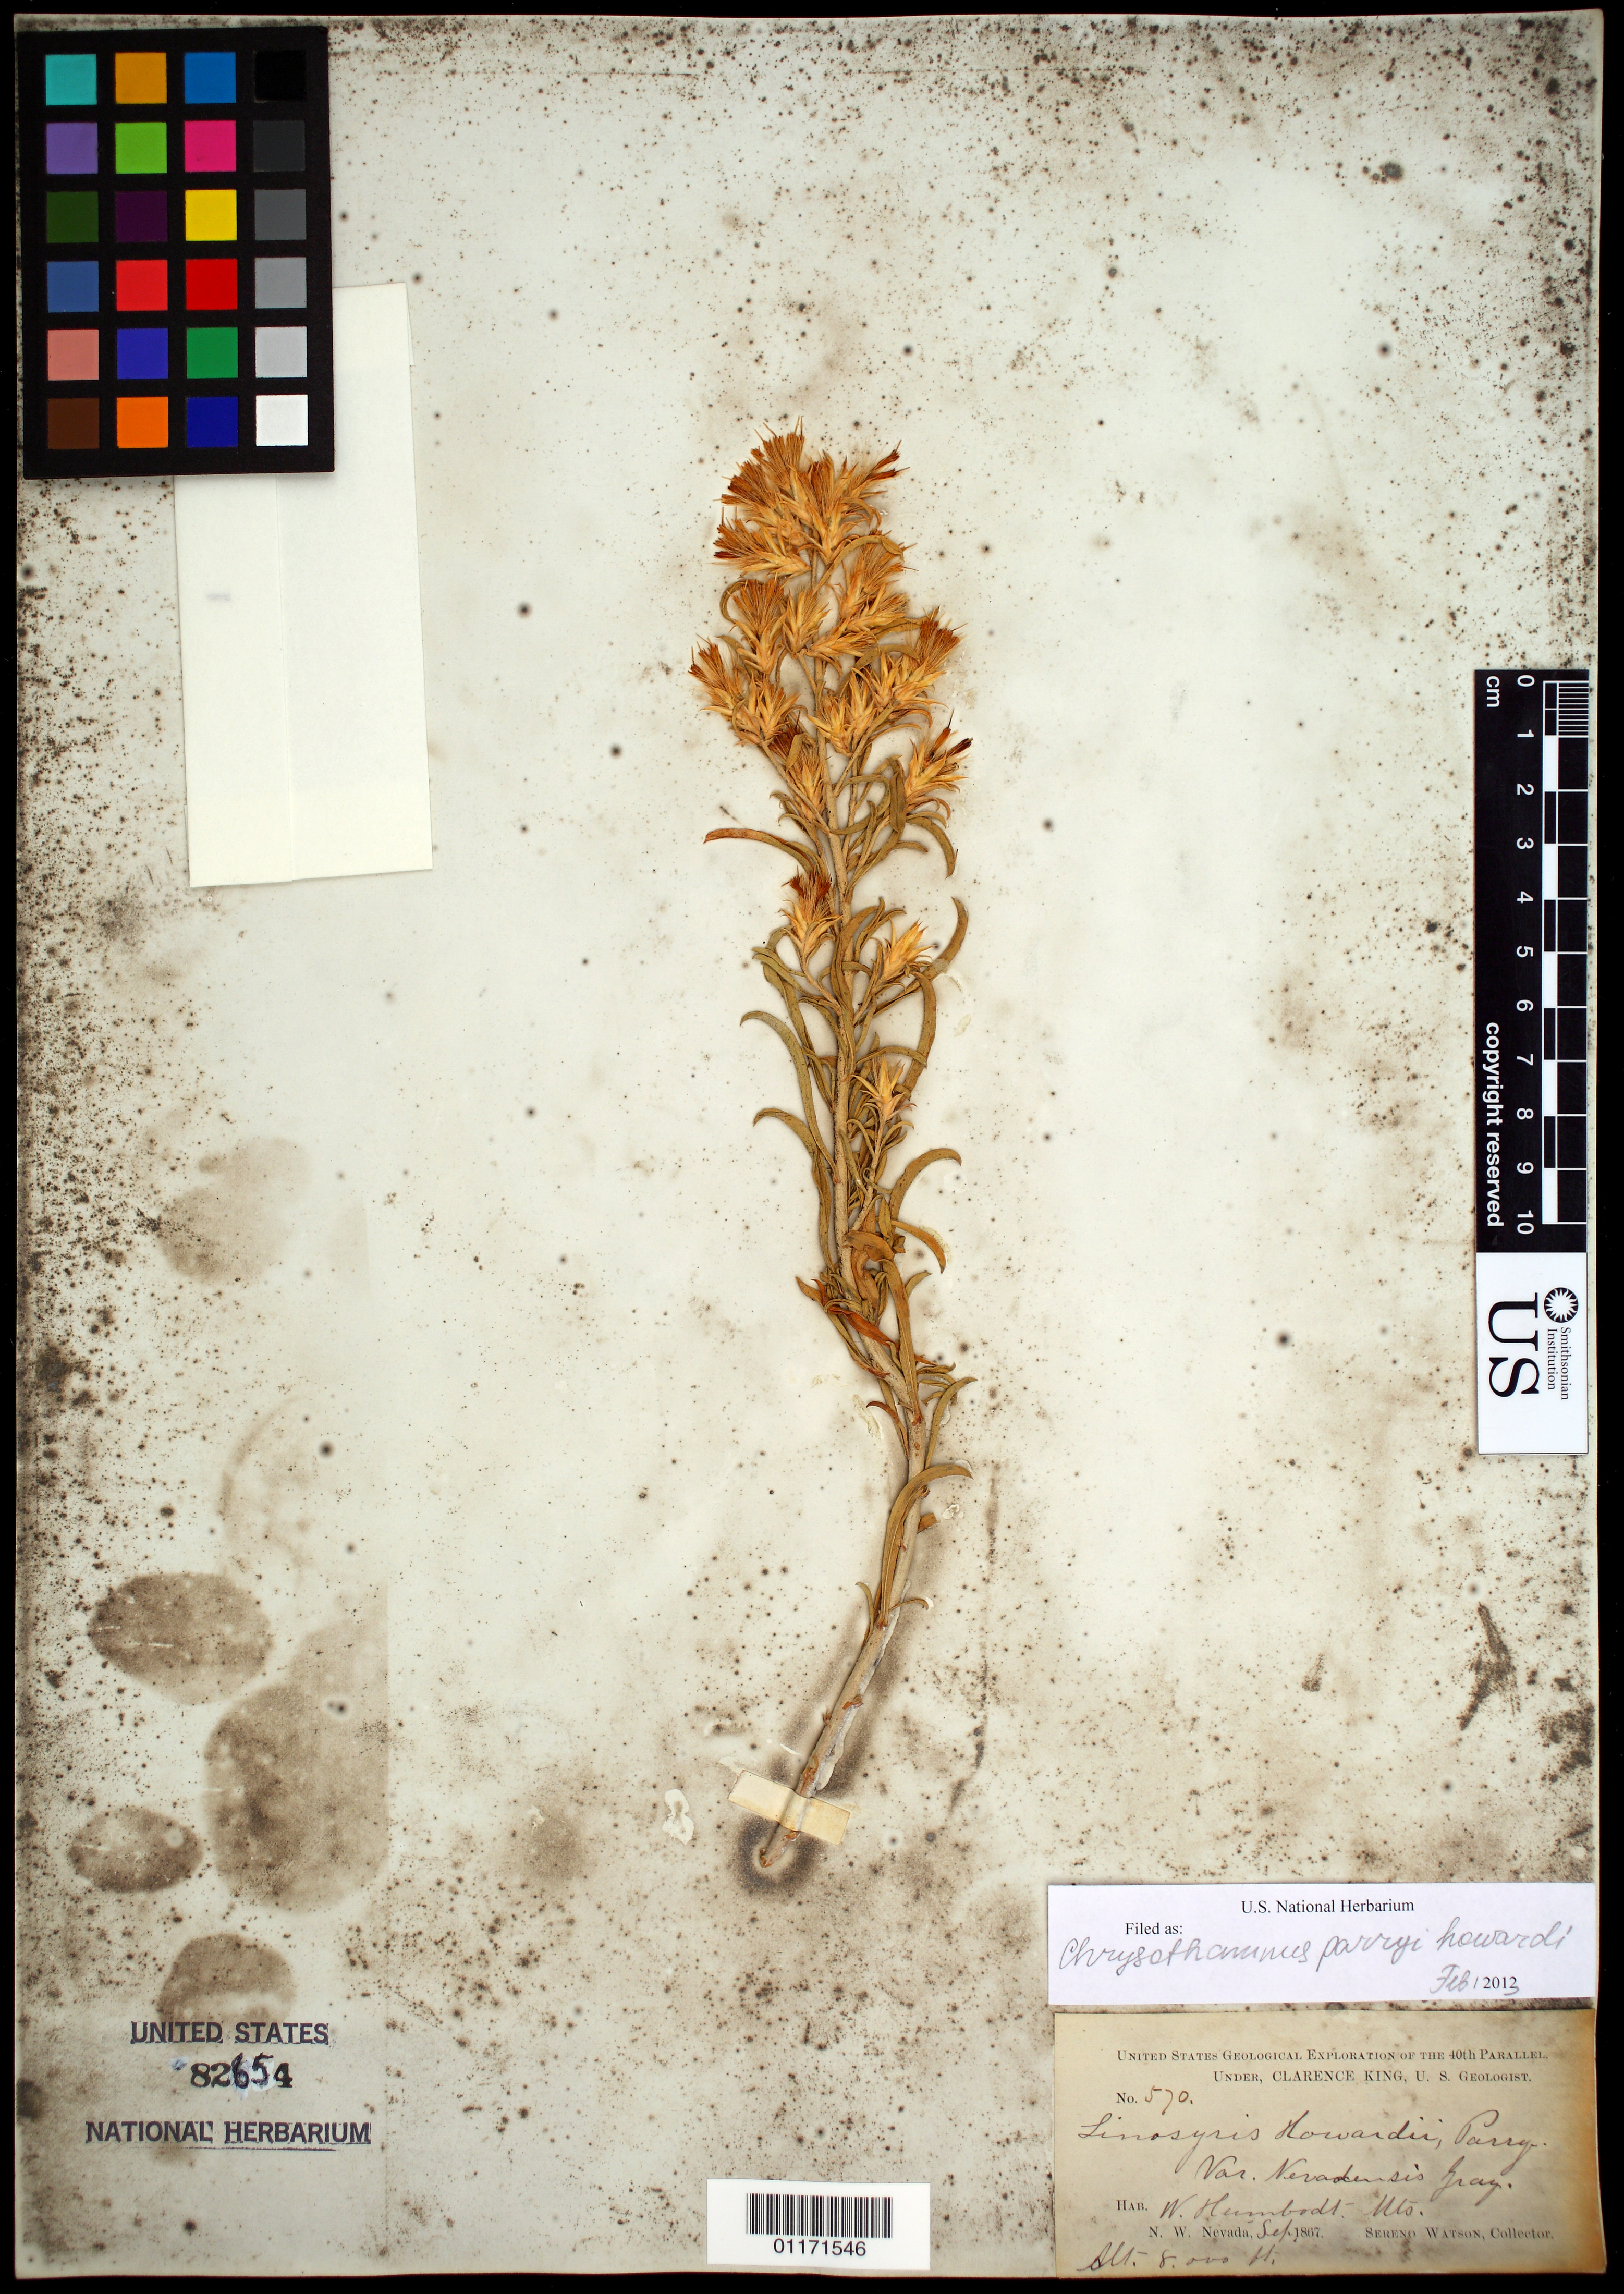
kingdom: Plantae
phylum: Tracheophyta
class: Magnoliopsida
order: Asterales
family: Asteraceae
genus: Ericameria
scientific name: Ericameria parryi var. howardii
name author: (A. Gray) G.L. Nesom & G.I. Baird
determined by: Urbatsch, Lowell E., Curator (LSU), Louisiana State University (UNITED STATES)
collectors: S. Watson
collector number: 570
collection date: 1867-09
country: United States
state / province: Nevada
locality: W. Humboldt Mts.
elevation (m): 2438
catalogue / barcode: US 82654